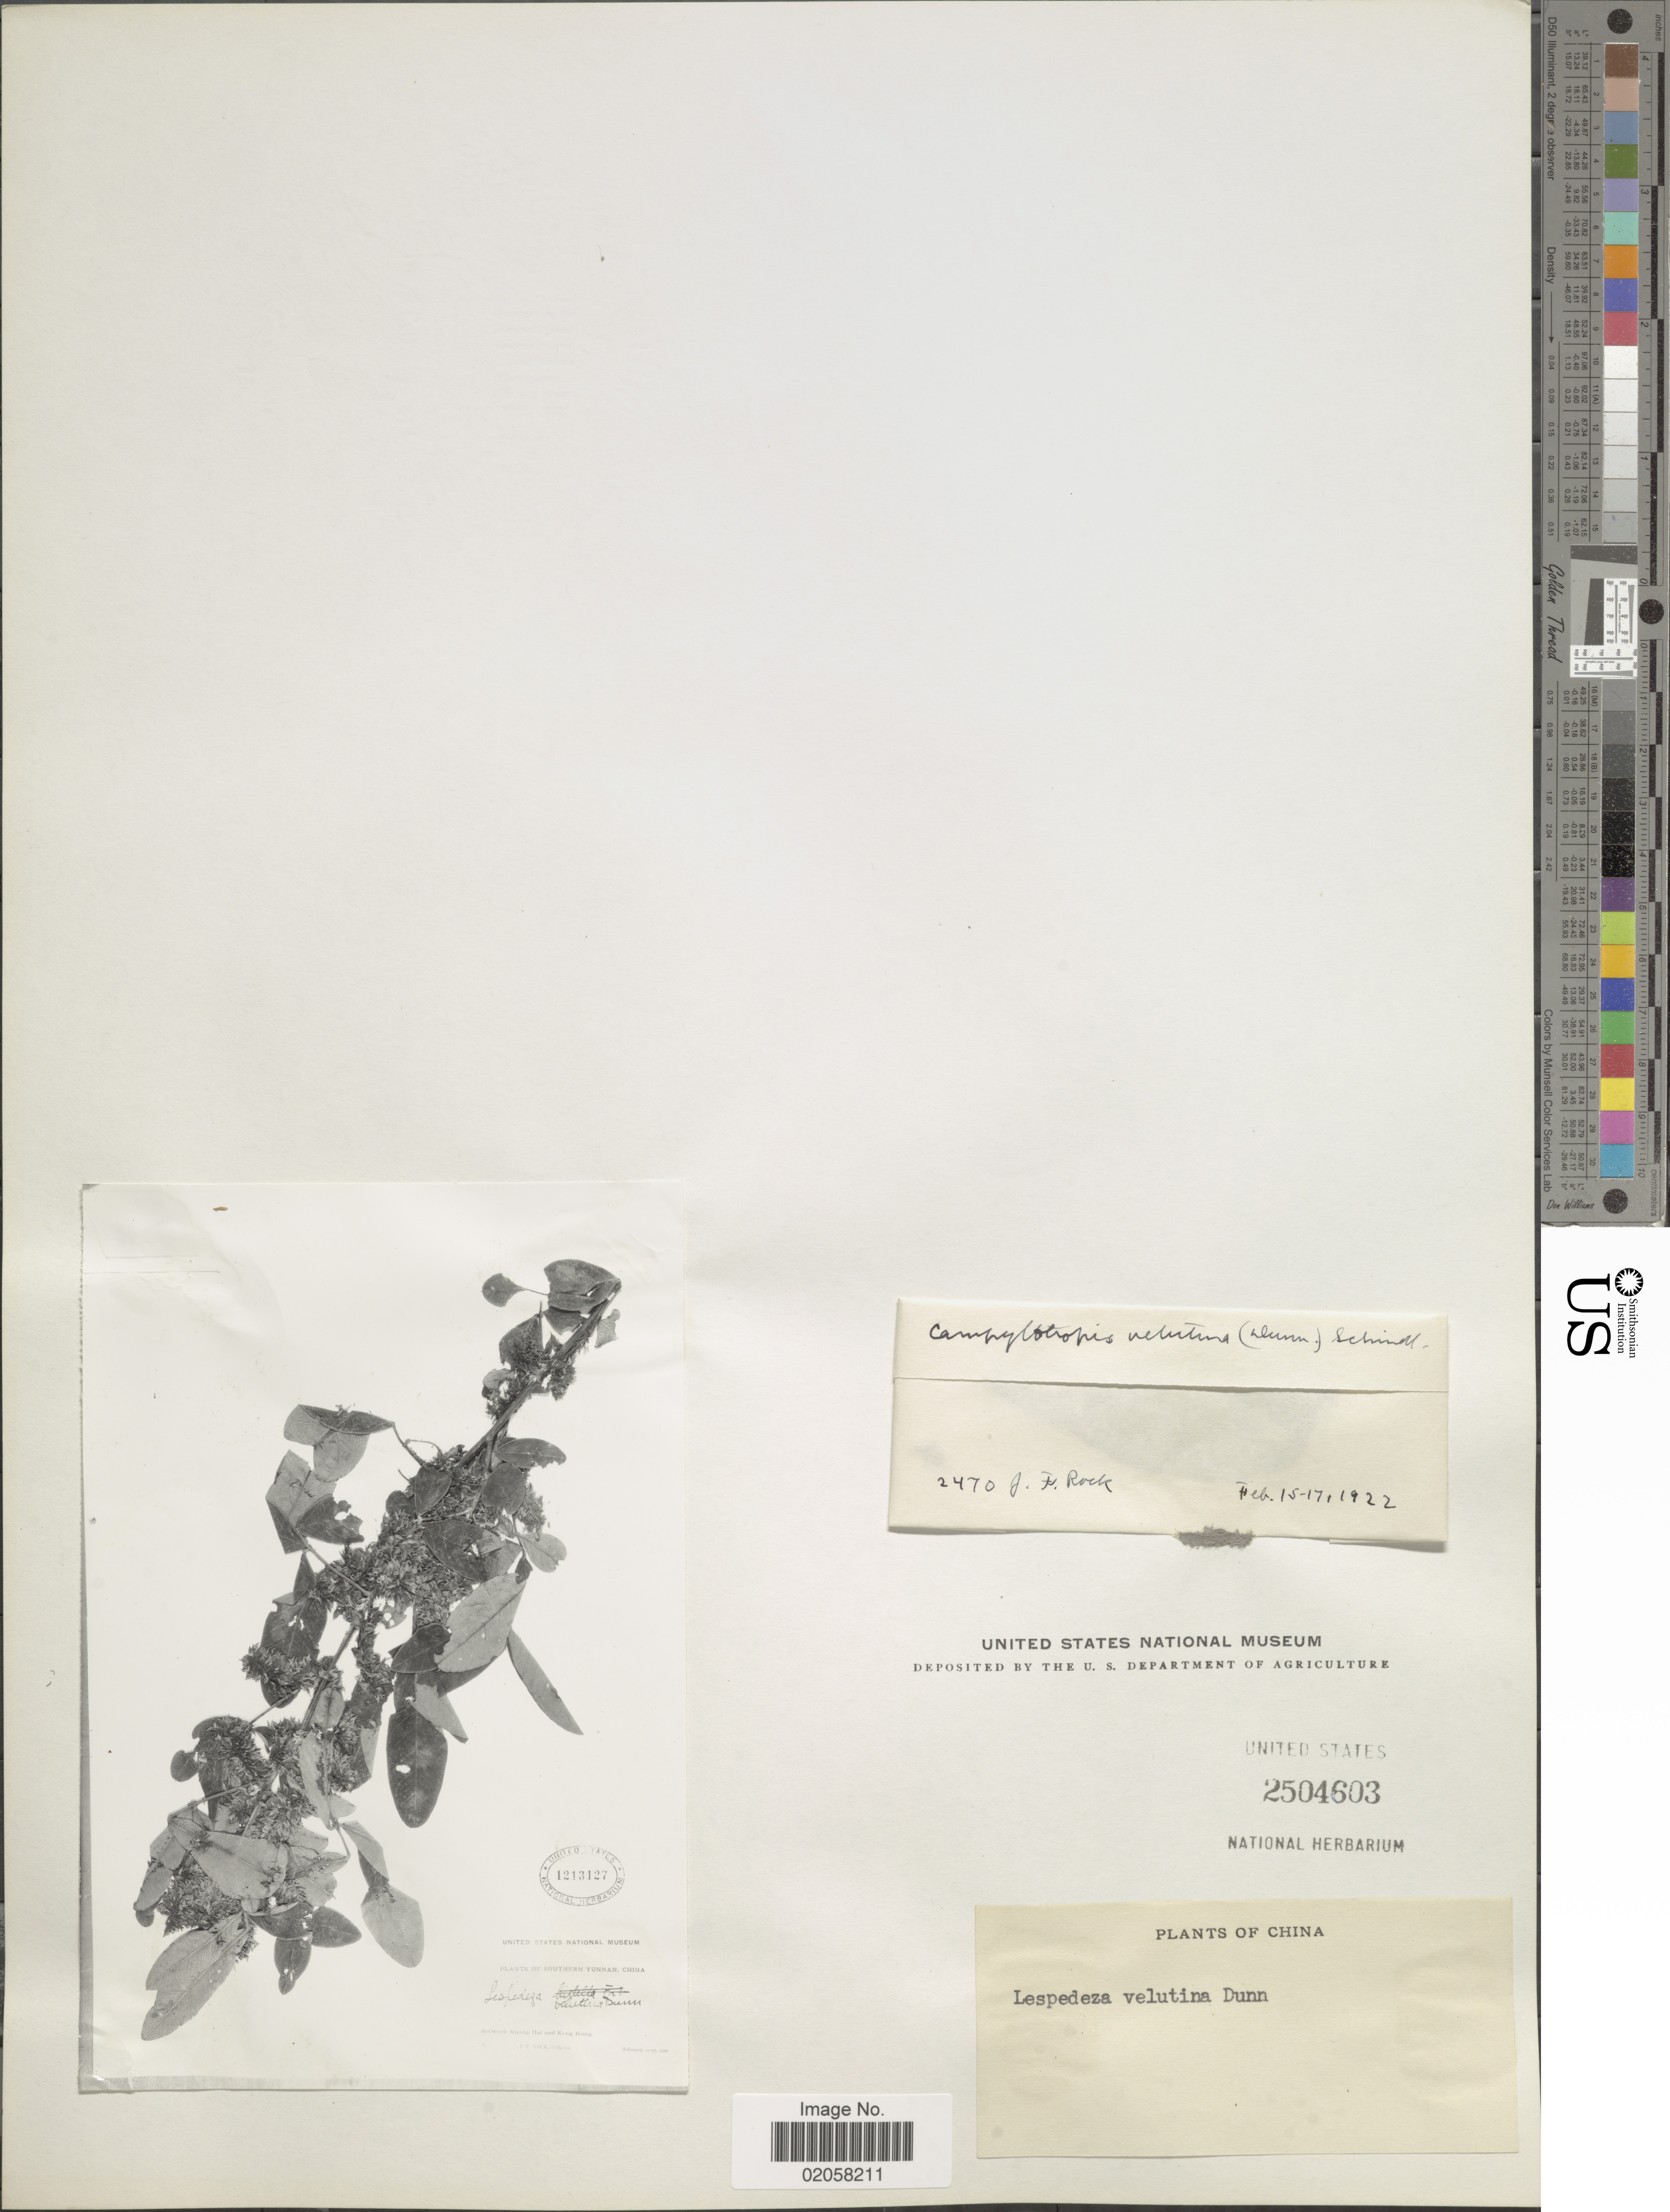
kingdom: Plantae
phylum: Tracheophyta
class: Magnoliopsida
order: Fabales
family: Fabaceae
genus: Campylotropis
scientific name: Campylotropis velutina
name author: (Dunn) Schindl.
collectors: J. Rock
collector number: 2470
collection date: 1922-02-15/1922-02-17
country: China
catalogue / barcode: US 2504603